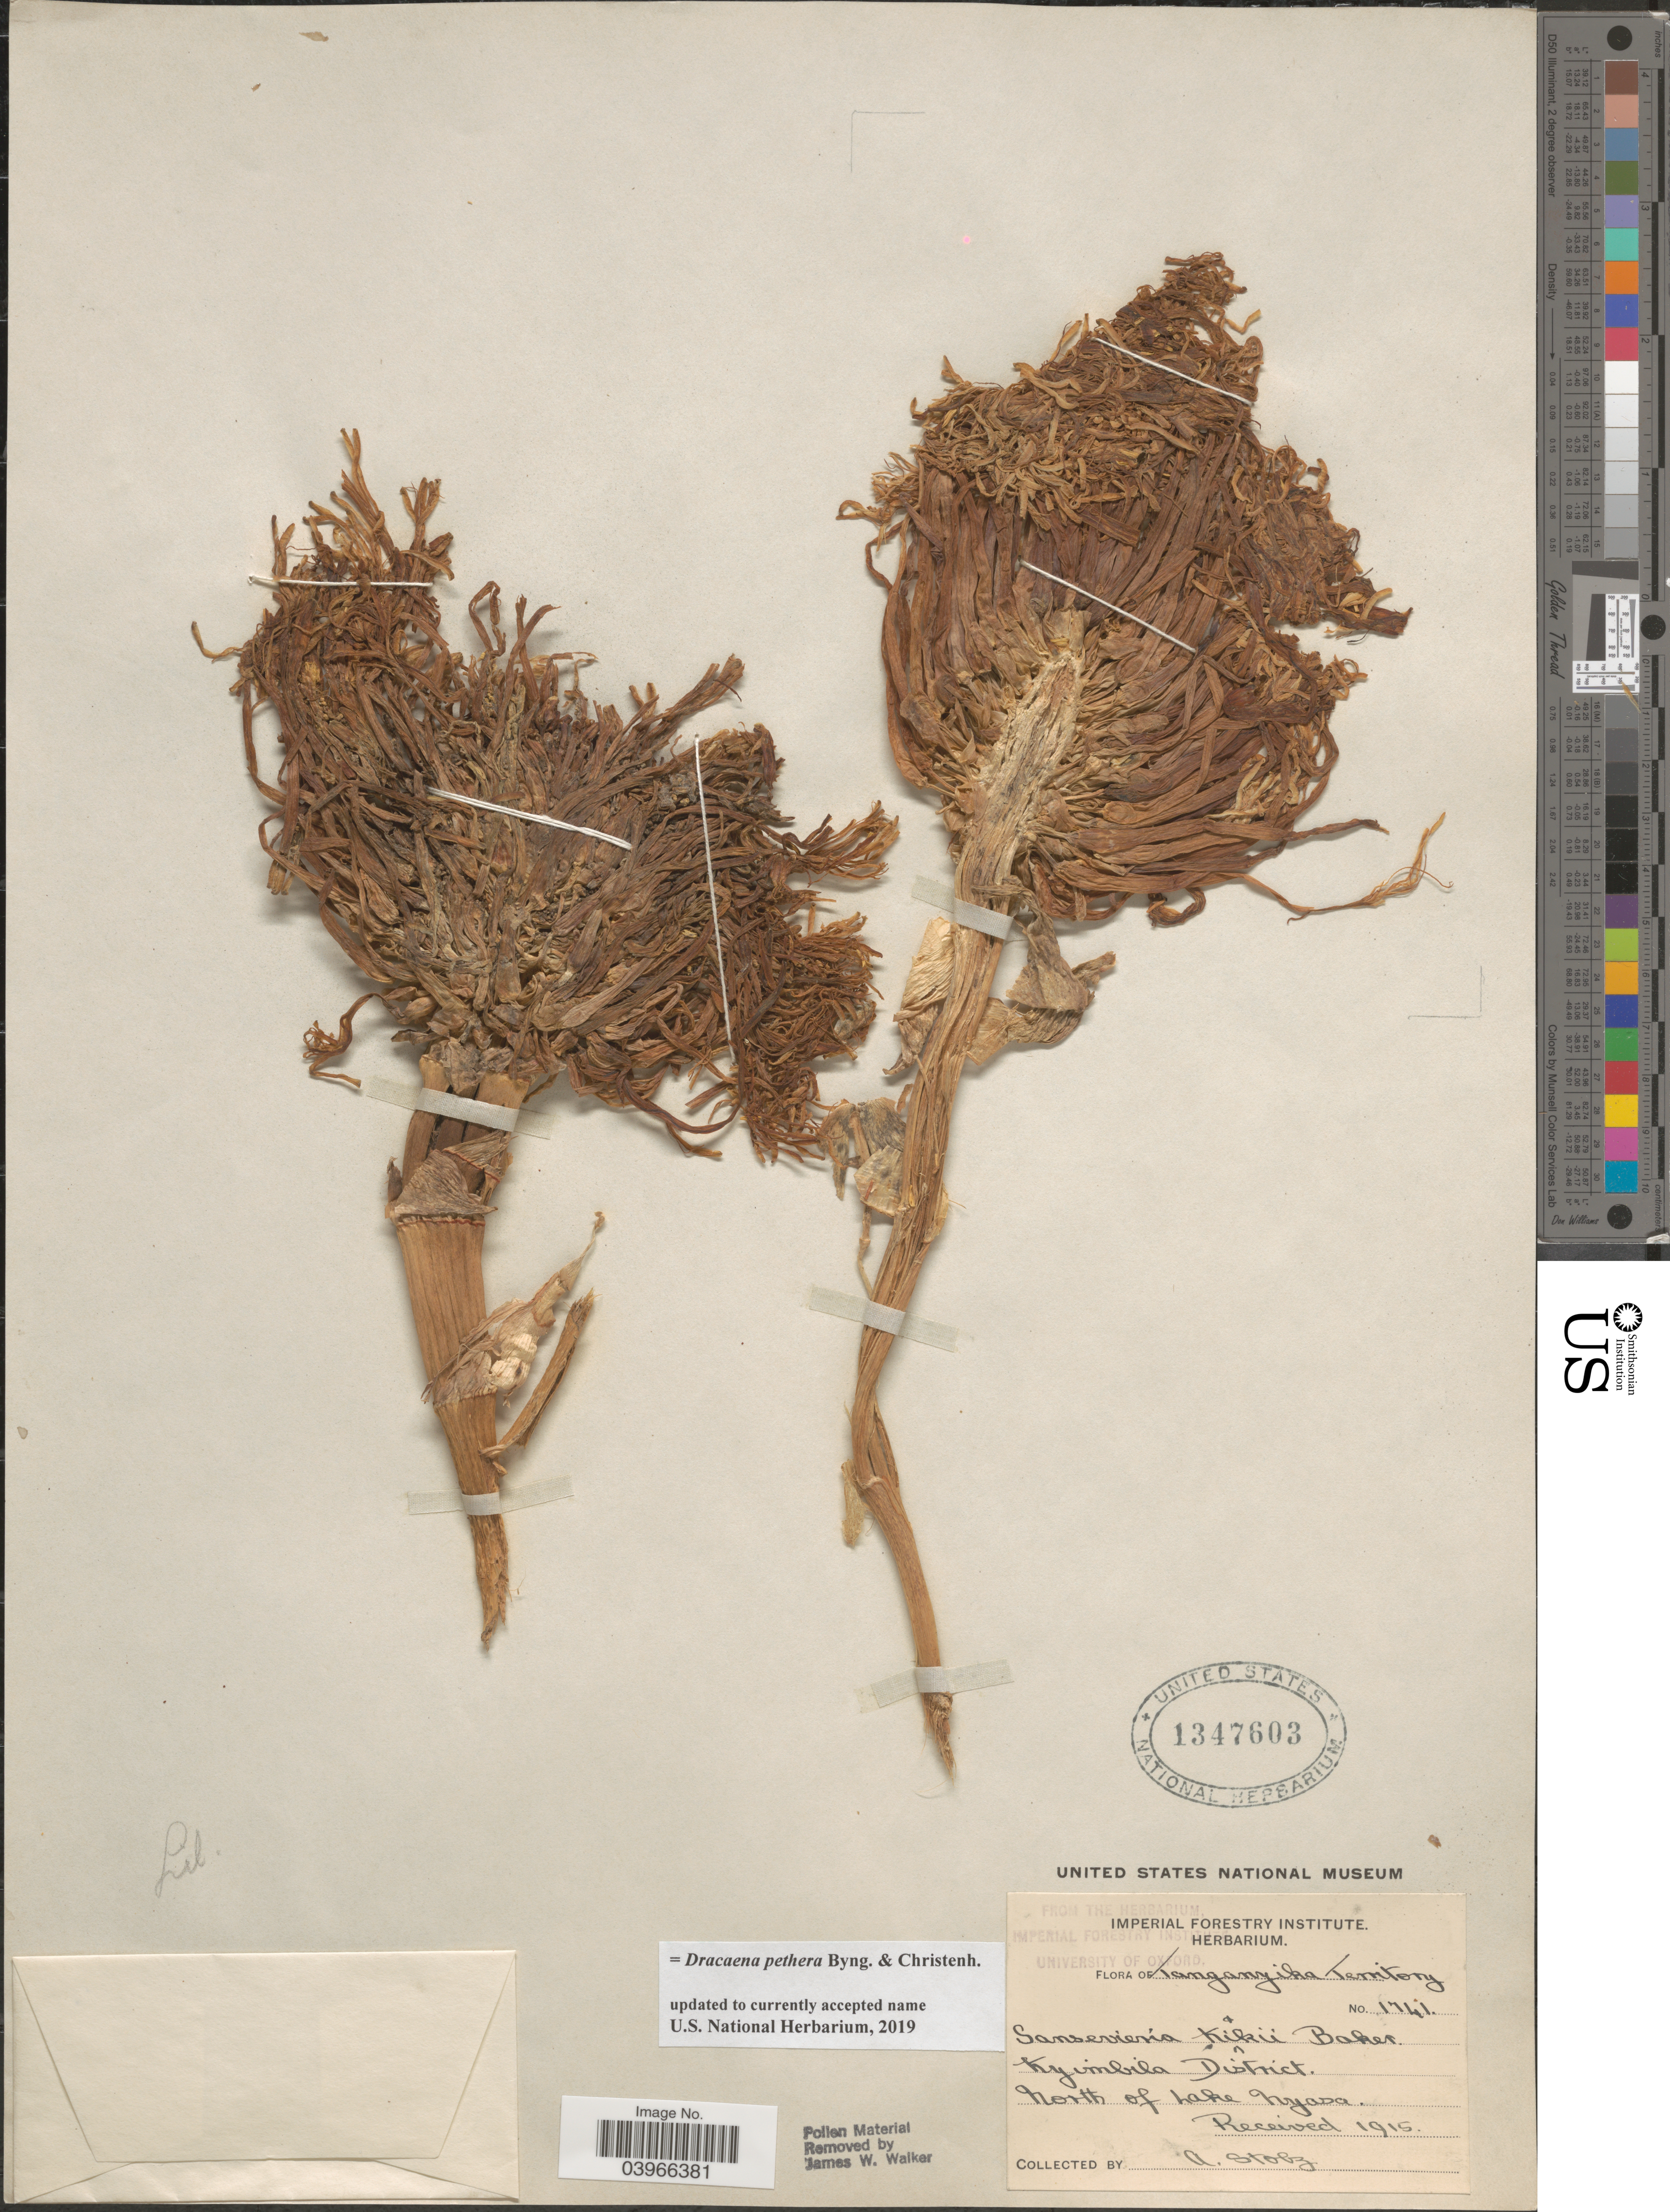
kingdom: Plantae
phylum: Tracheophyta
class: Liliopsida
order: Asparagales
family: Asparagaceae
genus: Dracaena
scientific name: Dracaena pethera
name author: Byng & Christenh.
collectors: A. Stolz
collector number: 1741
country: Tanzania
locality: Tanganyika Territory. Kyimbila District. North of Lake Nyasa.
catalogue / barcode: US 1347603